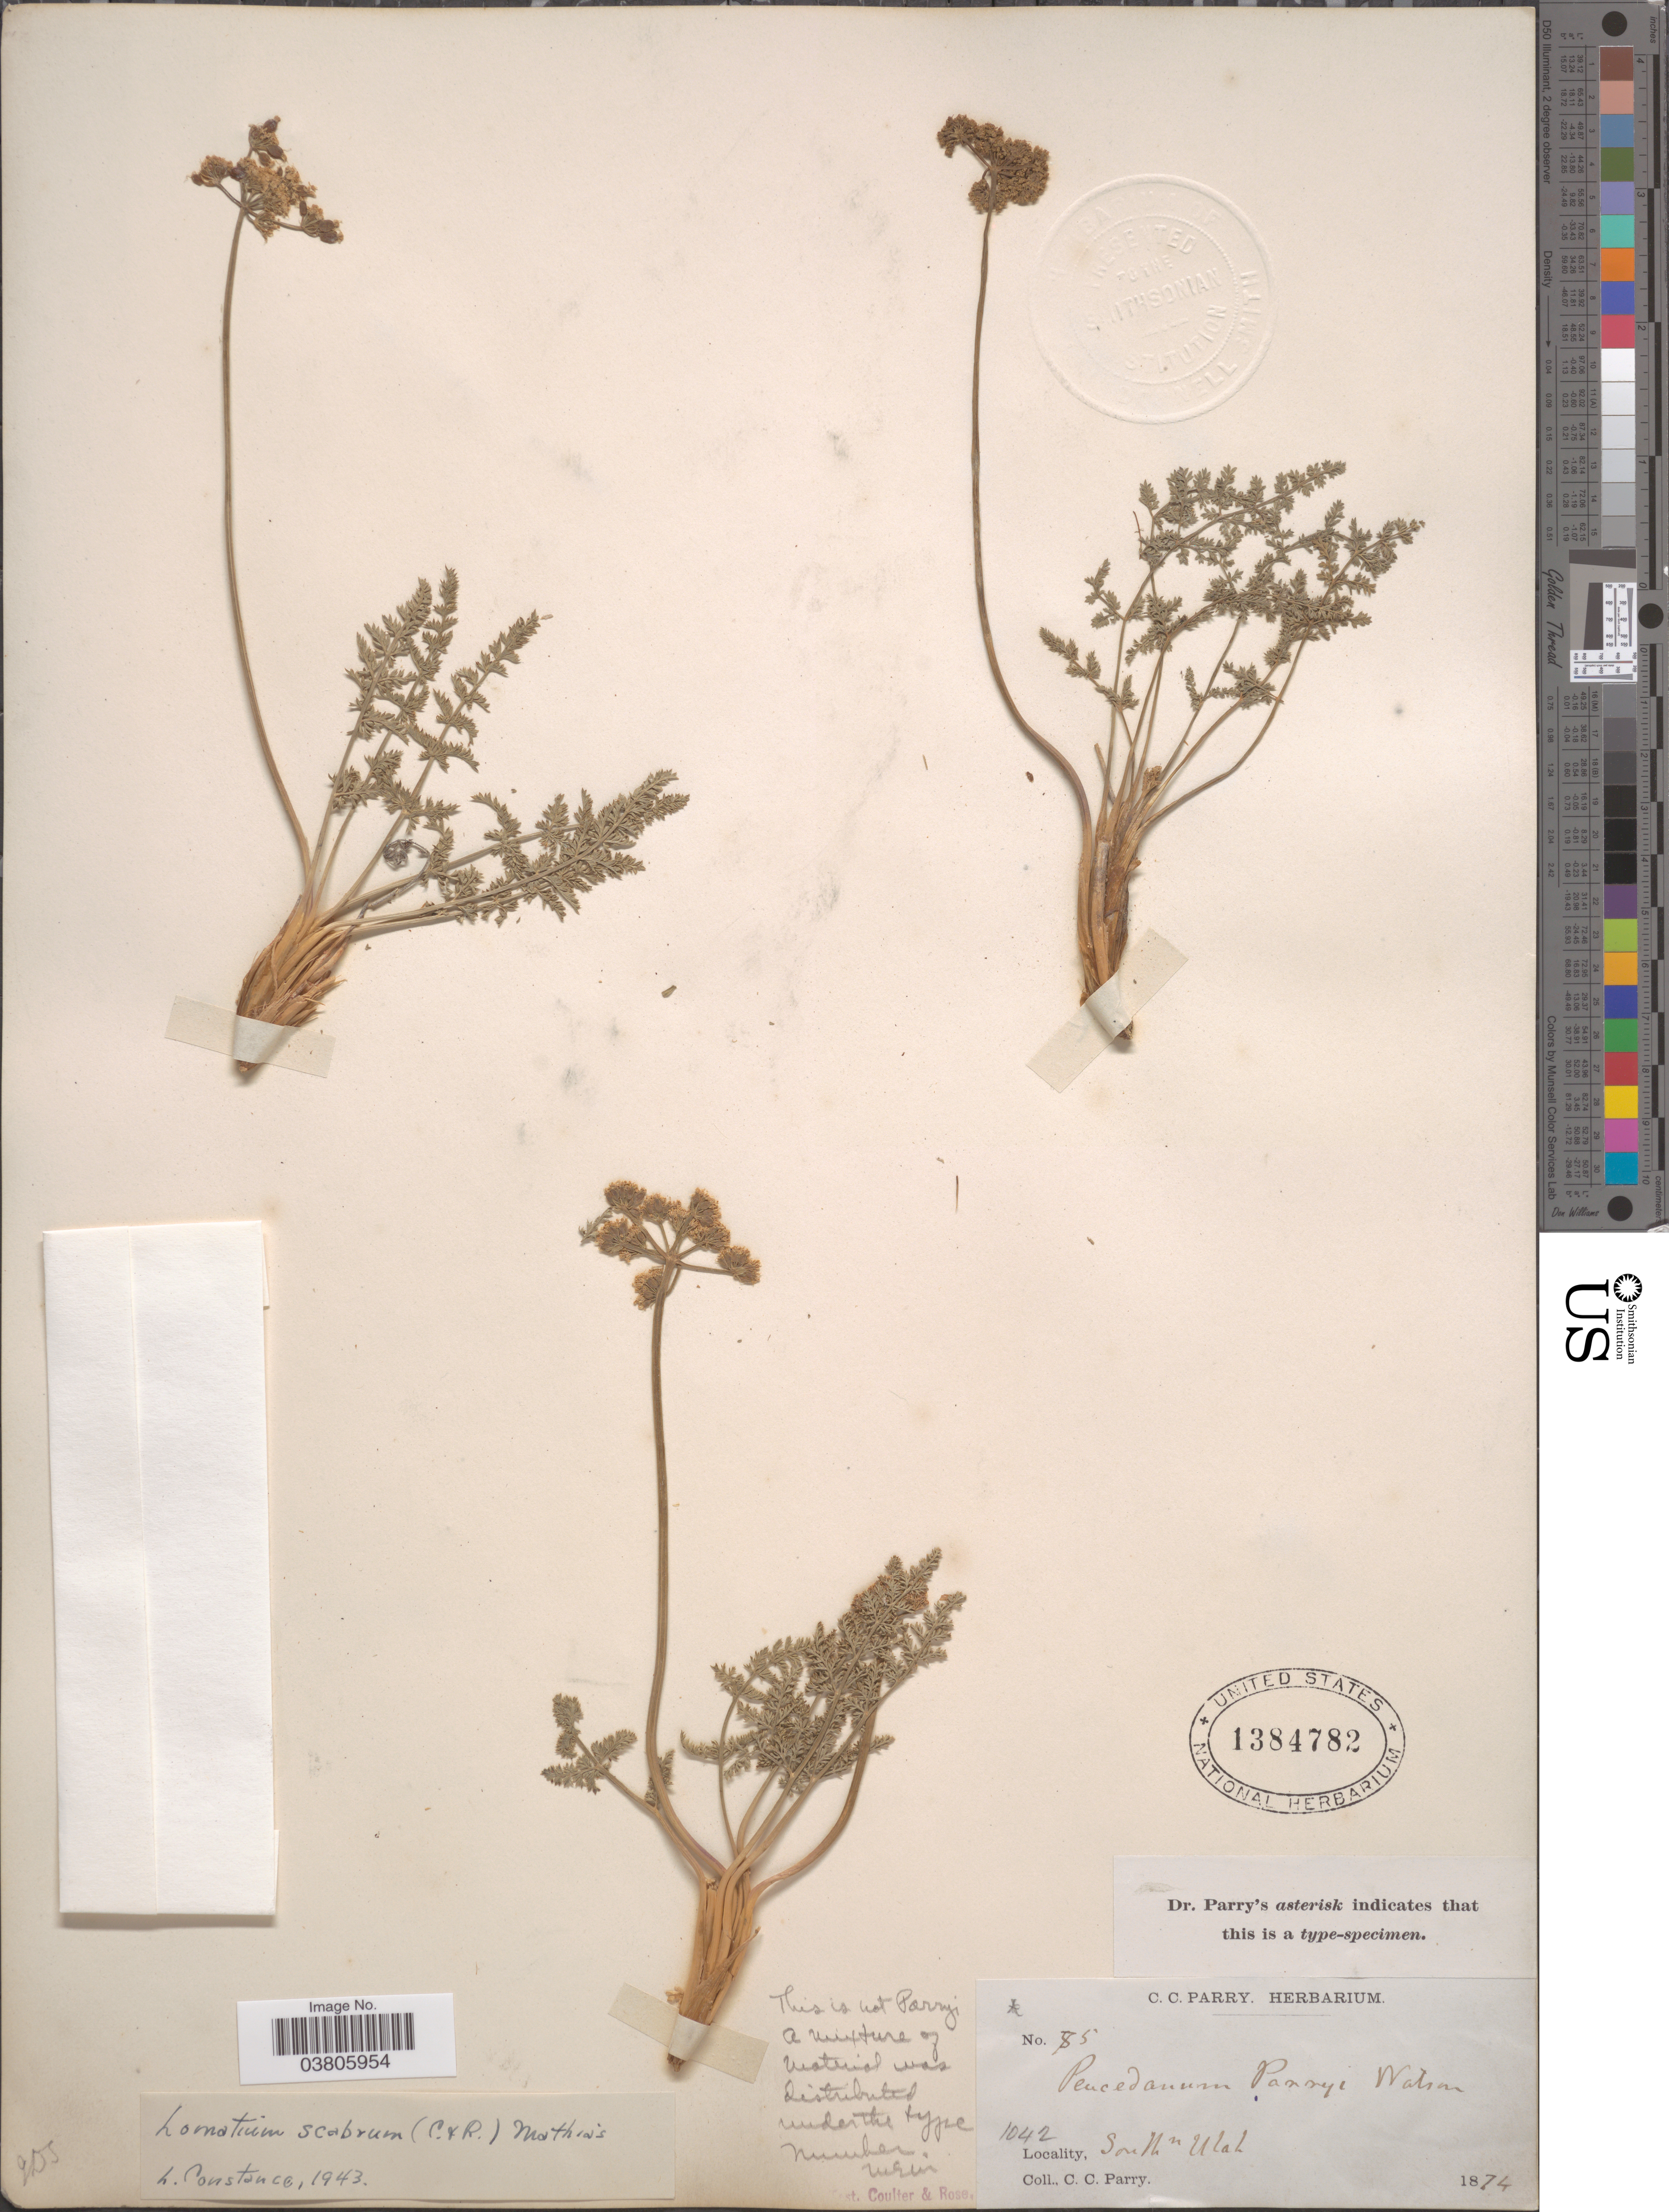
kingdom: Plantae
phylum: Tracheophyta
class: Magnoliopsida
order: Apiales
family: Apiaceae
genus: Lomatium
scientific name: Lomatium scabrum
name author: (J.M. Coult. & Rose) Mathias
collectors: C. C. Parry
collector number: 85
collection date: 1874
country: United States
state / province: Utah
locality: Southn Utah.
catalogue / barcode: US 1384782